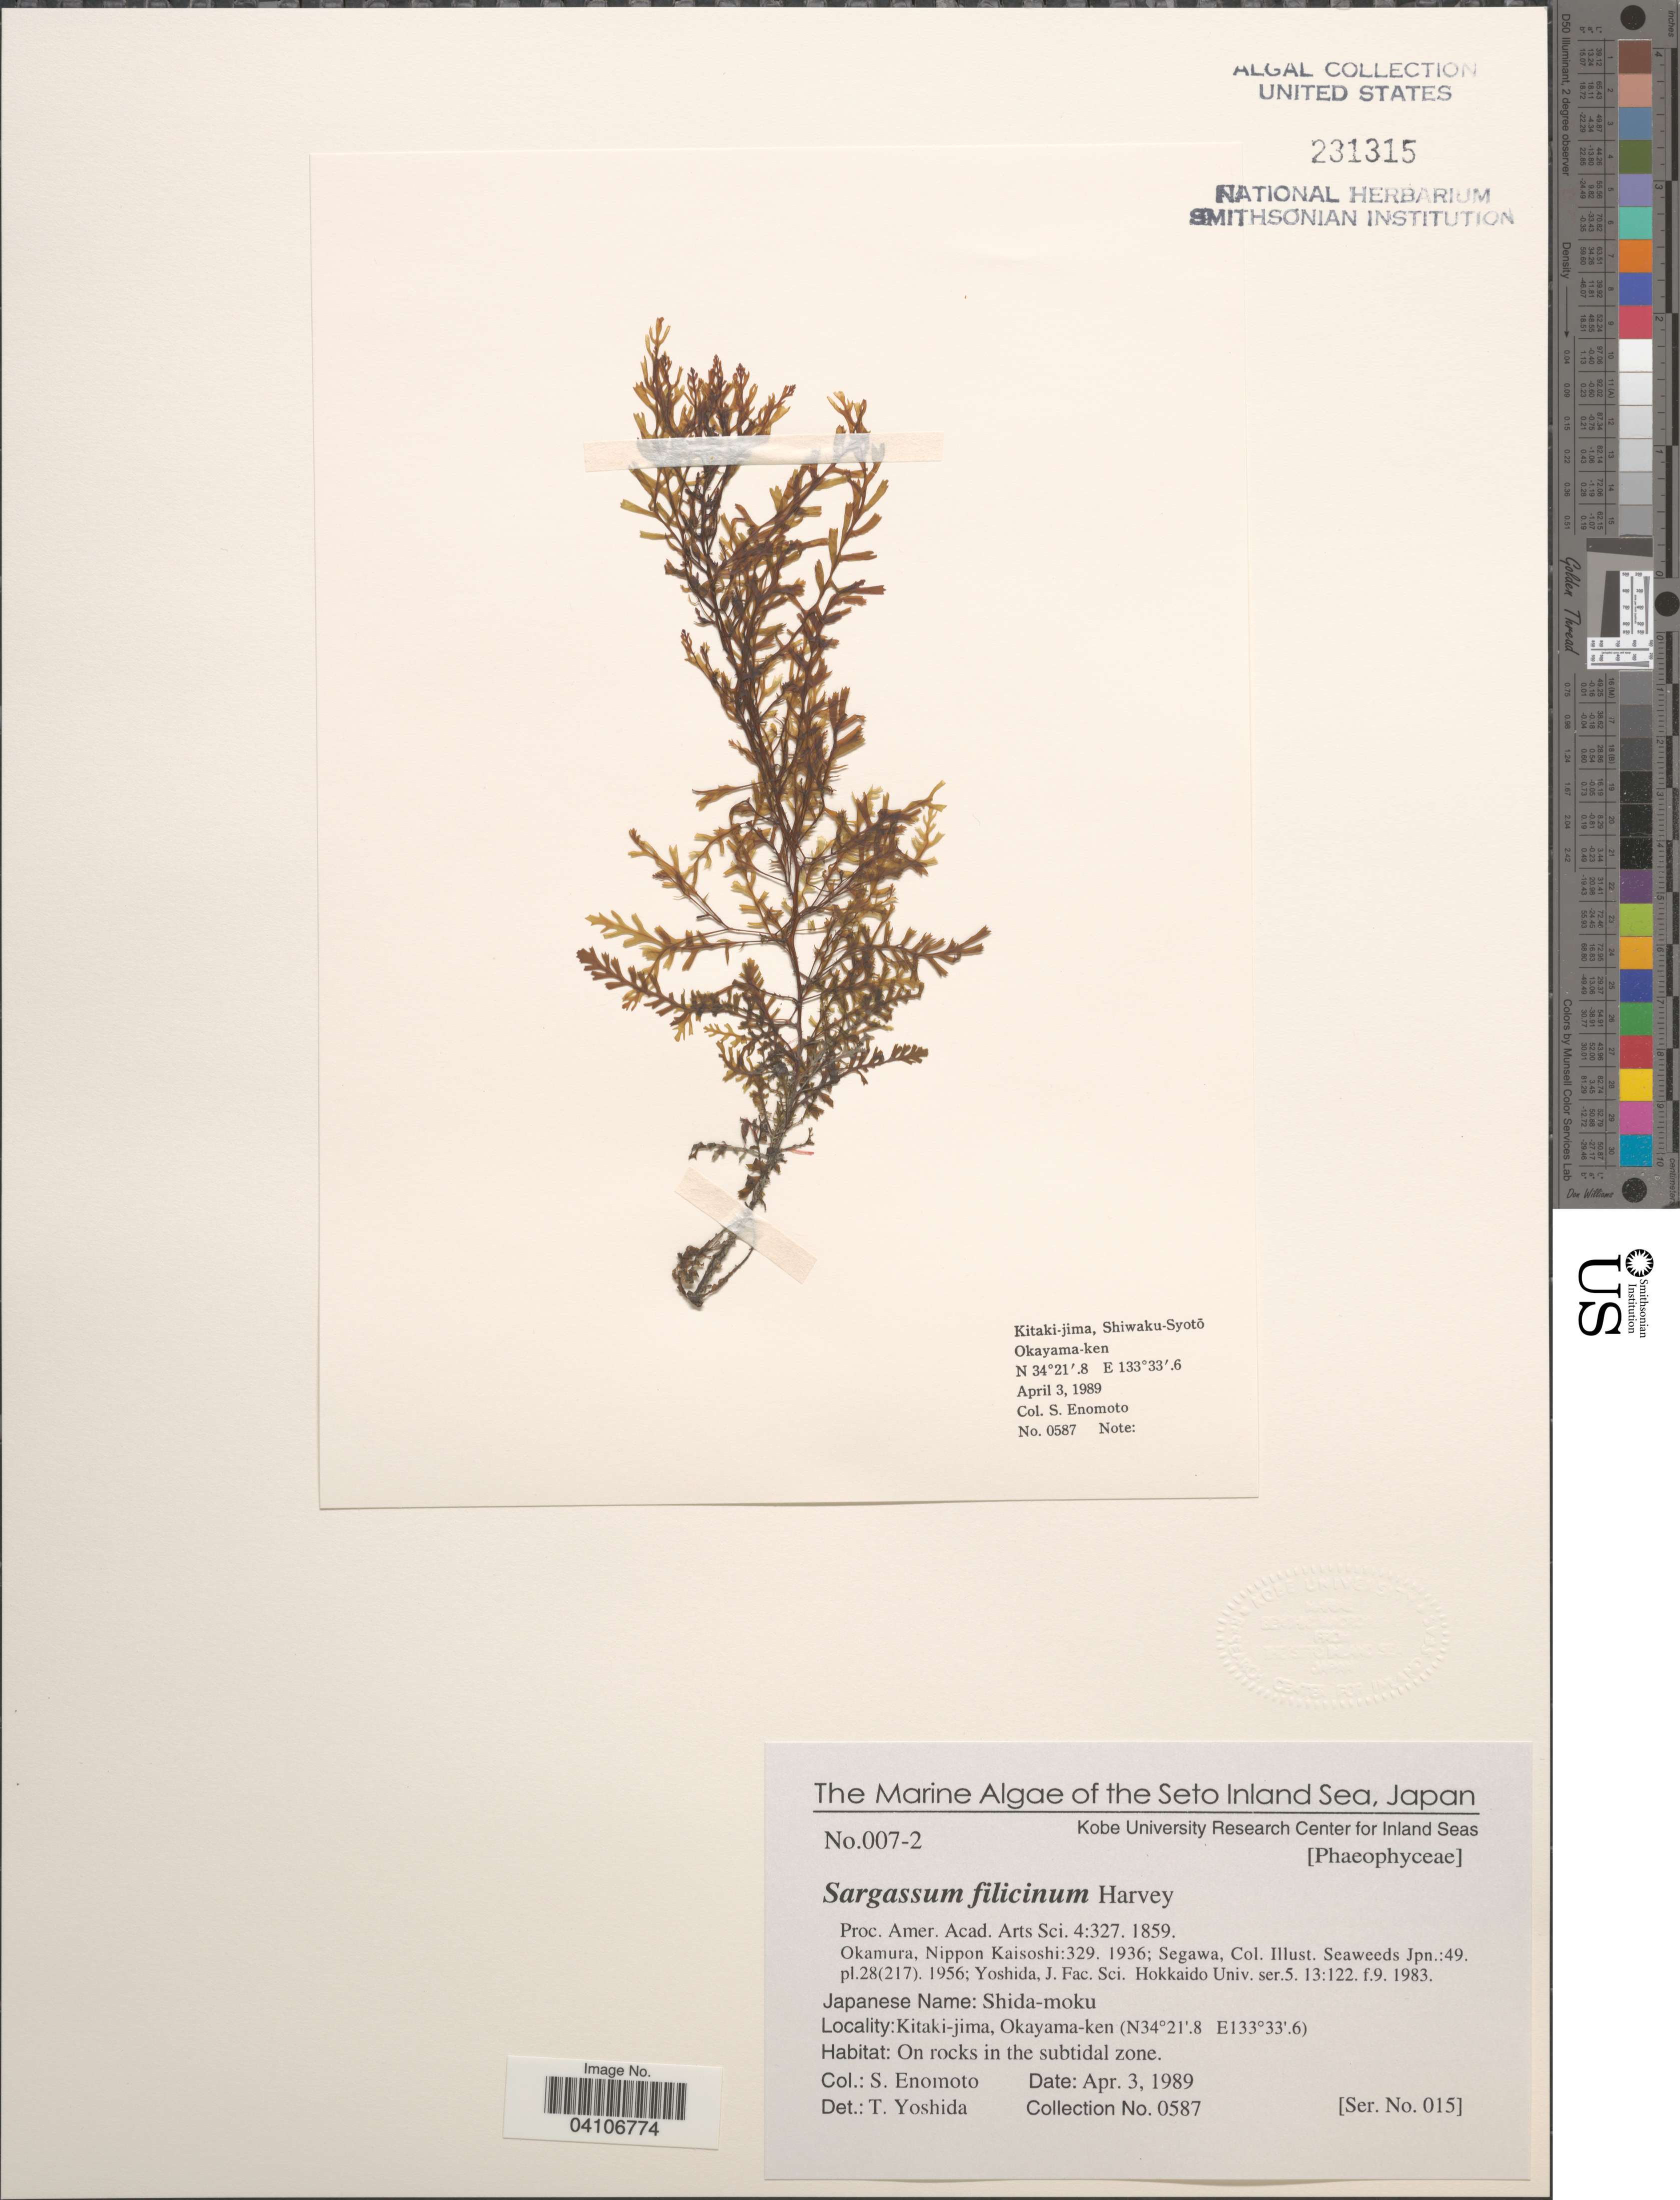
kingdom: Chromista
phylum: Ochrophyta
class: Phaeophyceae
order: Fucales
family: Sargassaceae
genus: Sargassum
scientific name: Sargassum horneri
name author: (Turner) C. Agardh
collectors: S. Enomoto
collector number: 0587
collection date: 1989-04-03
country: Japan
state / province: Okayama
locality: The Seto Inland Sea. Kitaki-jima, Okayama-ken. On rocks in the subtidal zone.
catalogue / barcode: US 231315